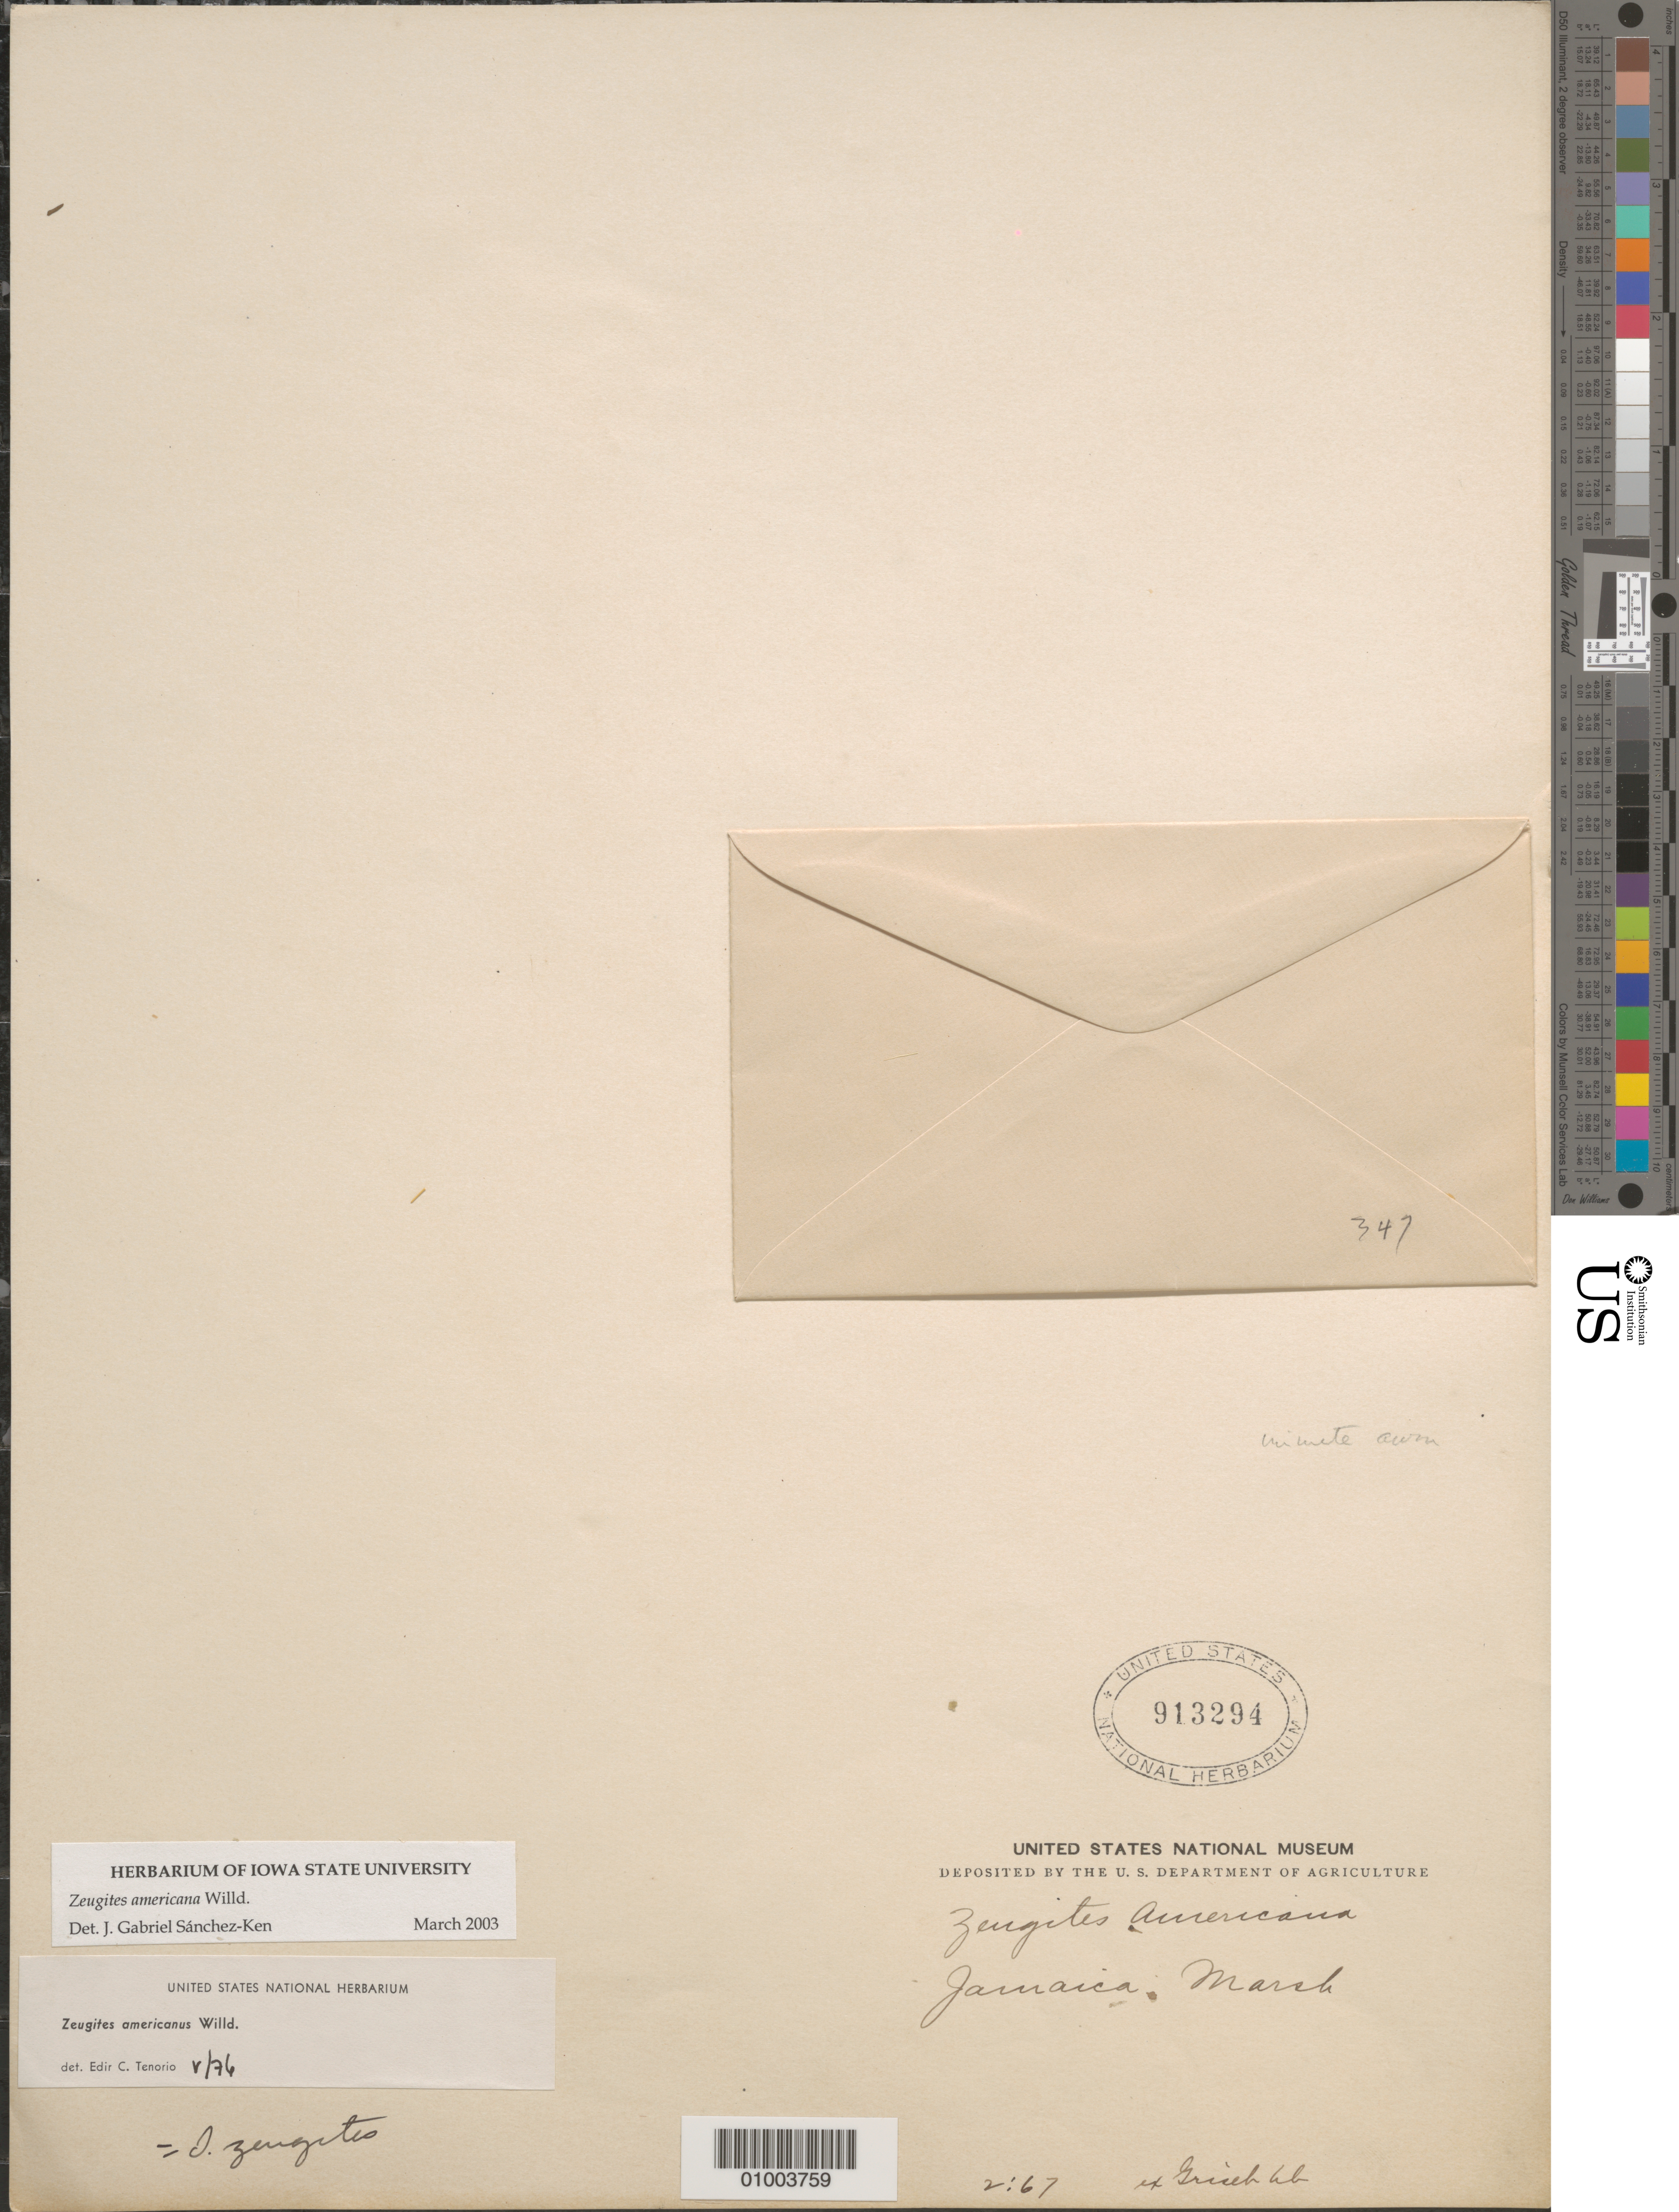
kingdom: Plantae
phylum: Tracheophyta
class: Liliopsida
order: Poales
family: Poaceae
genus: Zeugites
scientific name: Zeugites americanus var. americanus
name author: Willd.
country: Jamaica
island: Jamaica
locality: Jamaica marsh.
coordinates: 0 N, 0 E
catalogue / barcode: US 913294